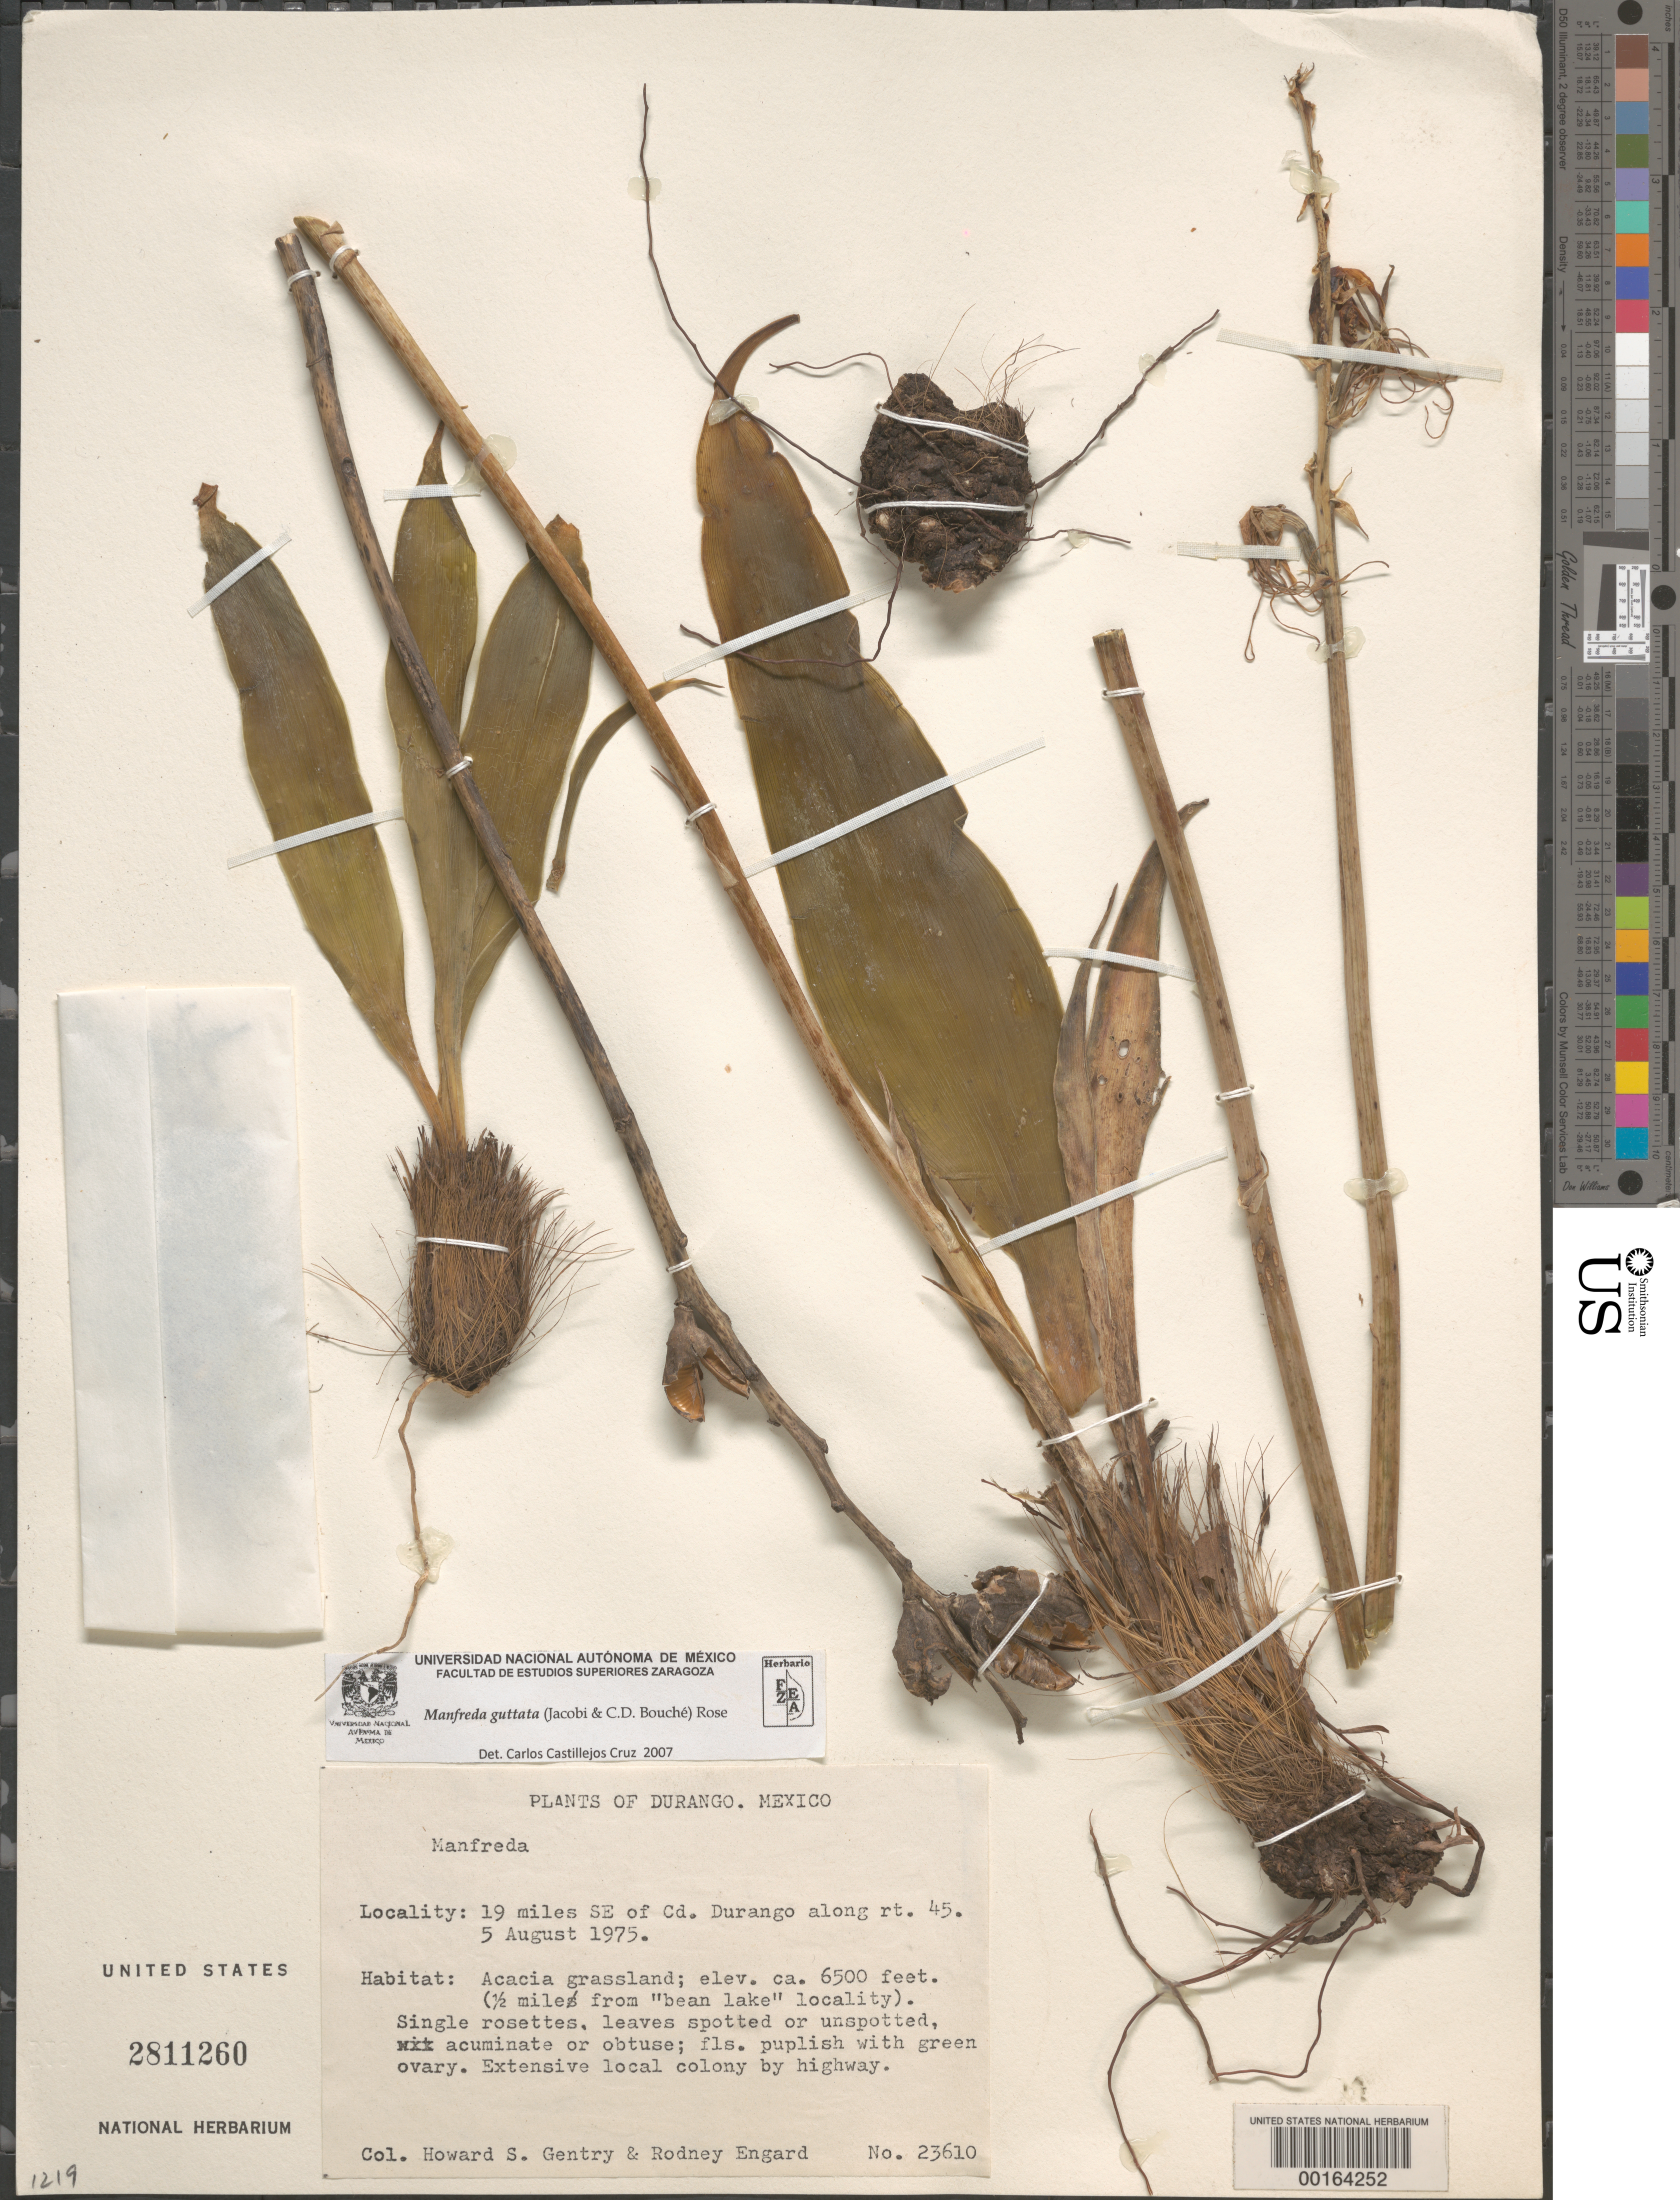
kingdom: Plantae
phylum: Tracheophyta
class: Liliopsida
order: Asparagales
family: Asparagaceae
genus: Manfreda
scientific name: Manfreda guttata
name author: (Jacobi & C.D. Bouché) Rose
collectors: H. S. Gentry & R. Engard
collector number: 23610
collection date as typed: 05 Aug 1975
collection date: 1975-08-05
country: Mexico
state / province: Durango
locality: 19 mi SE of Cd Durango along rt 45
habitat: Acacia grassland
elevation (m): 1981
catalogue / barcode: US 2811260